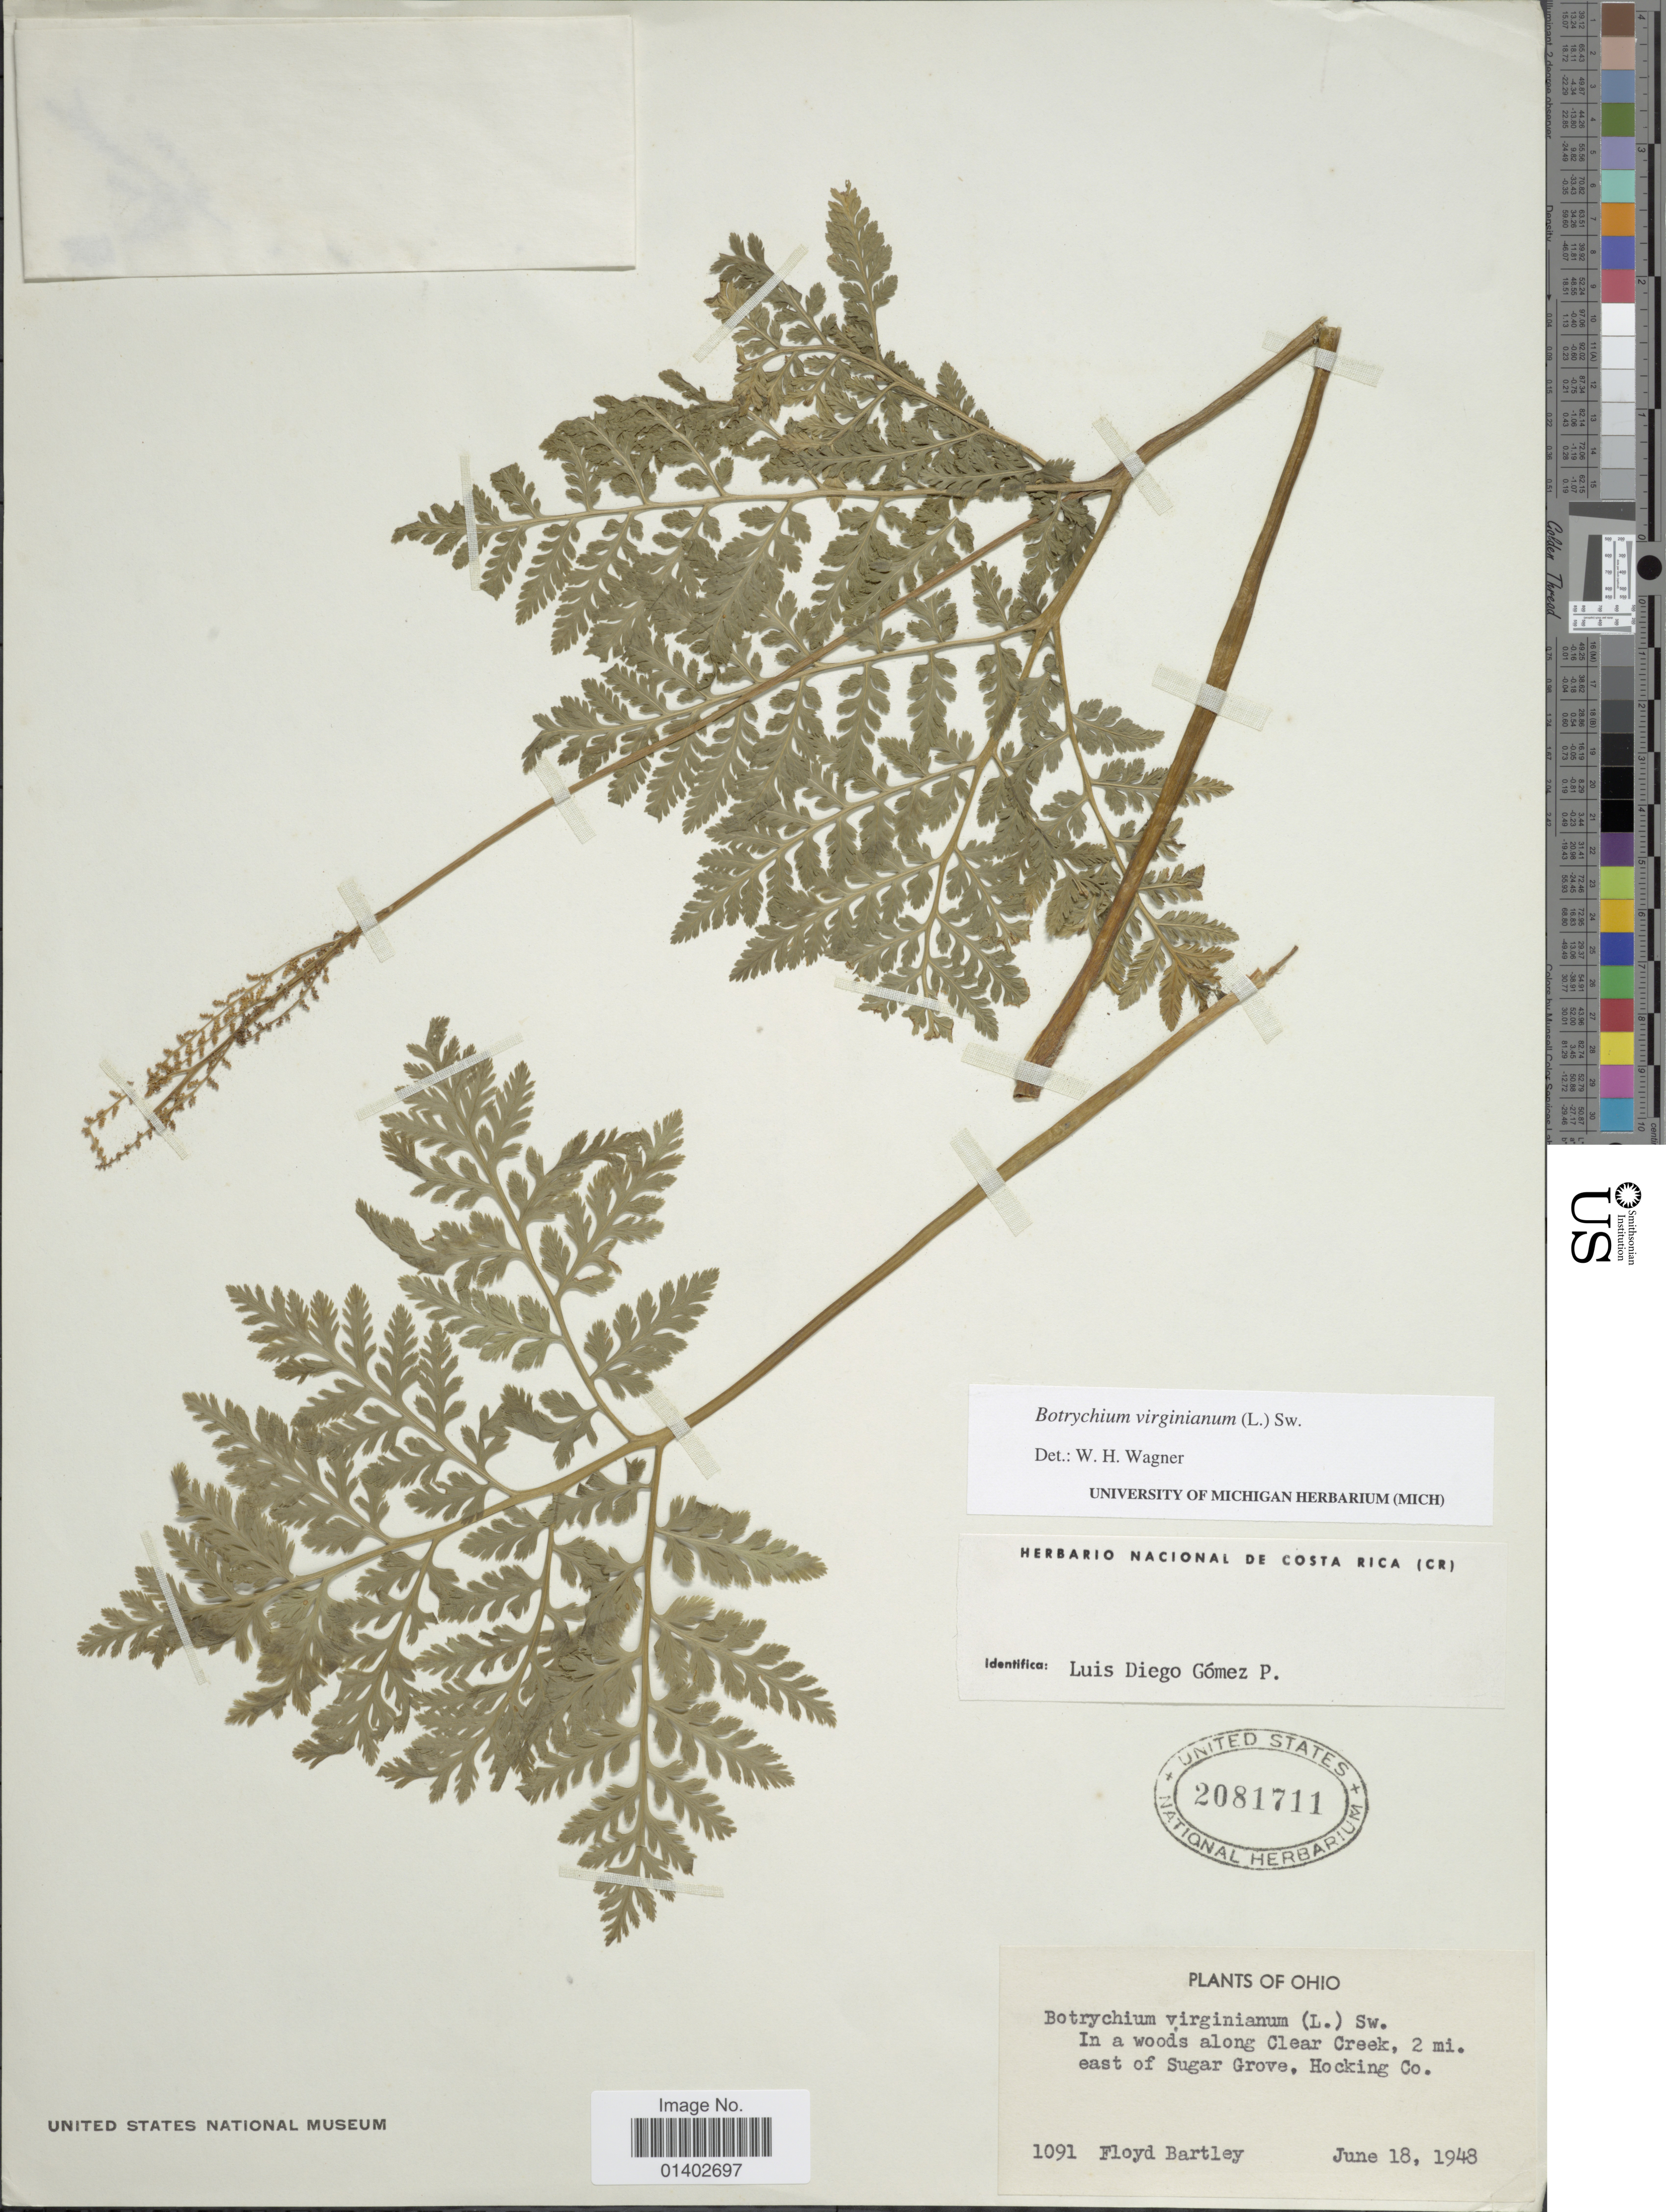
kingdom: Plantae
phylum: Tracheophyta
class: Polypodiopsida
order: Ophioglossales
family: Ophioglossaceae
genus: Botrychium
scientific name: Botrychium virginianum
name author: (L.) Sw.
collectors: F. Bartley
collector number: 1091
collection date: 1948-06-18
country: United States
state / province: Ohio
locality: In a woods along Clear Creek, 2 mi. east of Sugar Grove, Hocking Co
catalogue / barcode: US 2081711